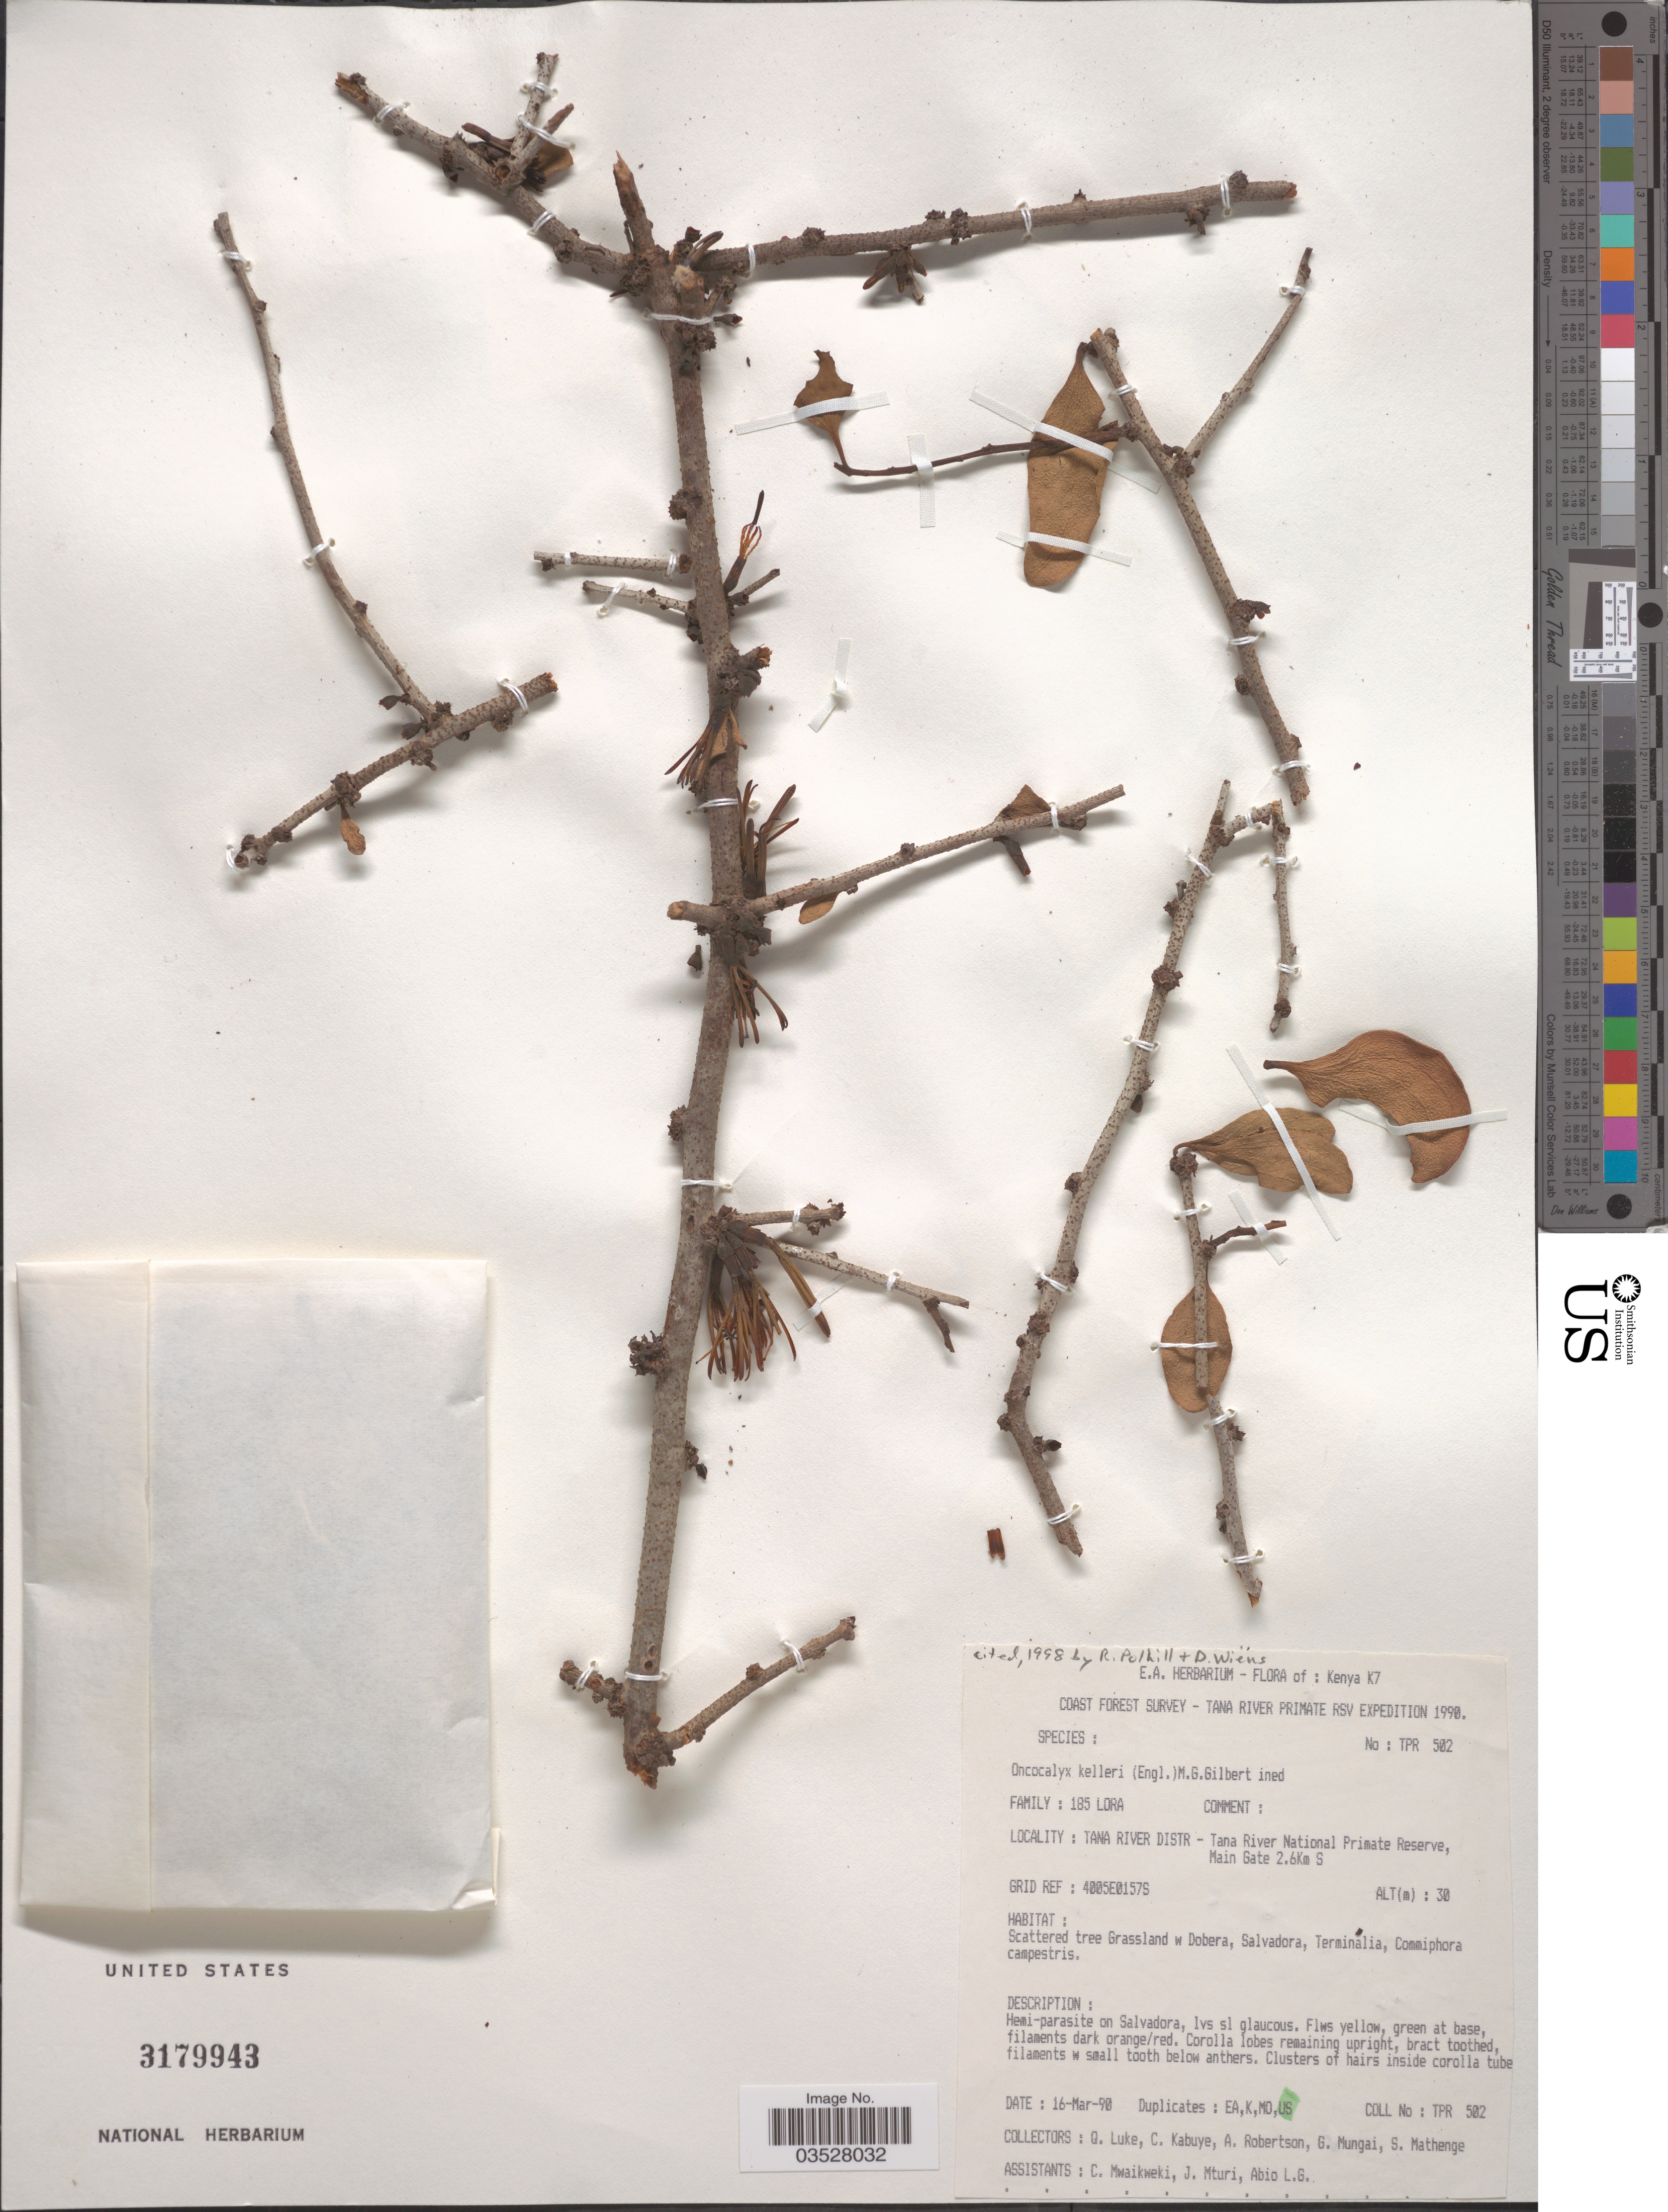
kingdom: Plantae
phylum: Tracheophyta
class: Magnoliopsida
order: Santalales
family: Loranthaceae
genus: Oncocalyx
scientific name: Oncocalyx kelleri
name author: (Engl.) M.G. Gilbert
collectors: Q. Luke, C. Kabuye, A. Robertson, G. Mungai & et al.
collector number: TPR502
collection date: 1990-03-16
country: Kenya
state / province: Tana River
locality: Kenya K7. Coast Forest. Tana River Primate RSV. Tana River Distr - Tana River National primate Reserve, Main Gate 2.6Km S.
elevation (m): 30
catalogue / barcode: US 3179943